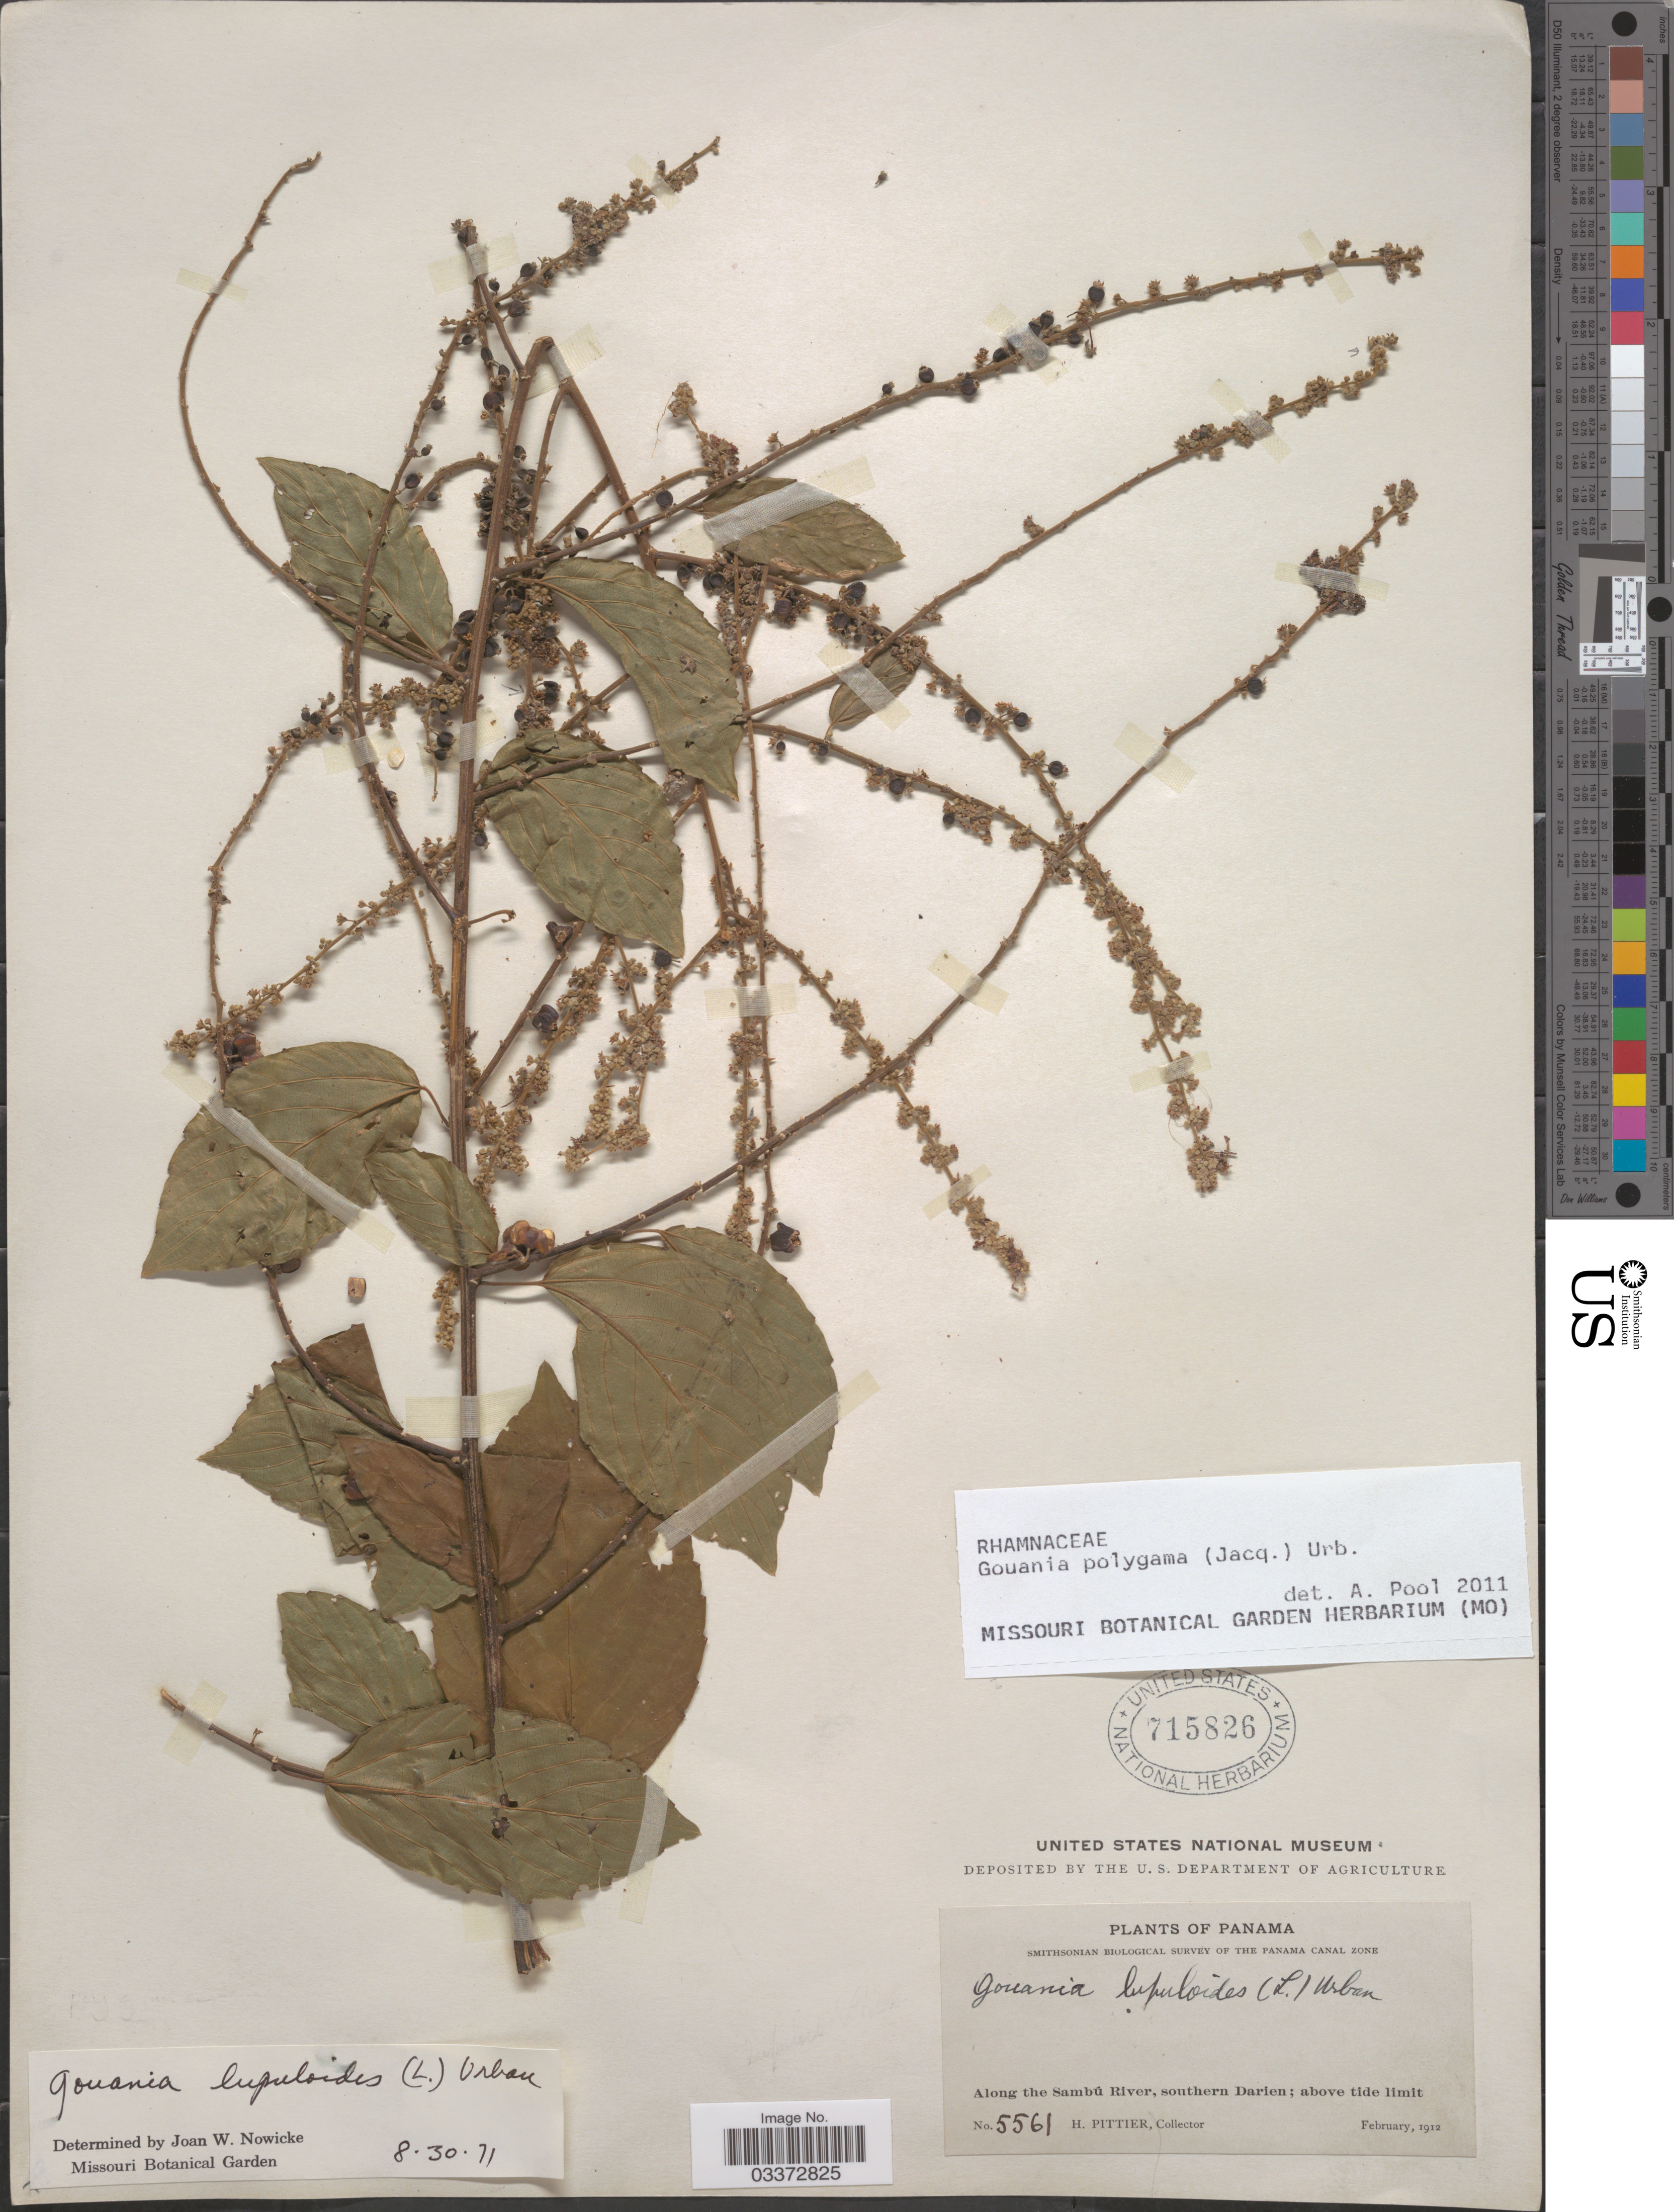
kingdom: Plantae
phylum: Tracheophyta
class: Magnoliopsida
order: Rosales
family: Rhamnaceae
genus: Gouania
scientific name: Gouania polygama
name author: (Jacq.) Urb.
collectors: H. F. Pittier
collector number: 5561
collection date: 1912-02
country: Panama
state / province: Darién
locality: Along the Sambú River, southern Darien.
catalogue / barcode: US 715826